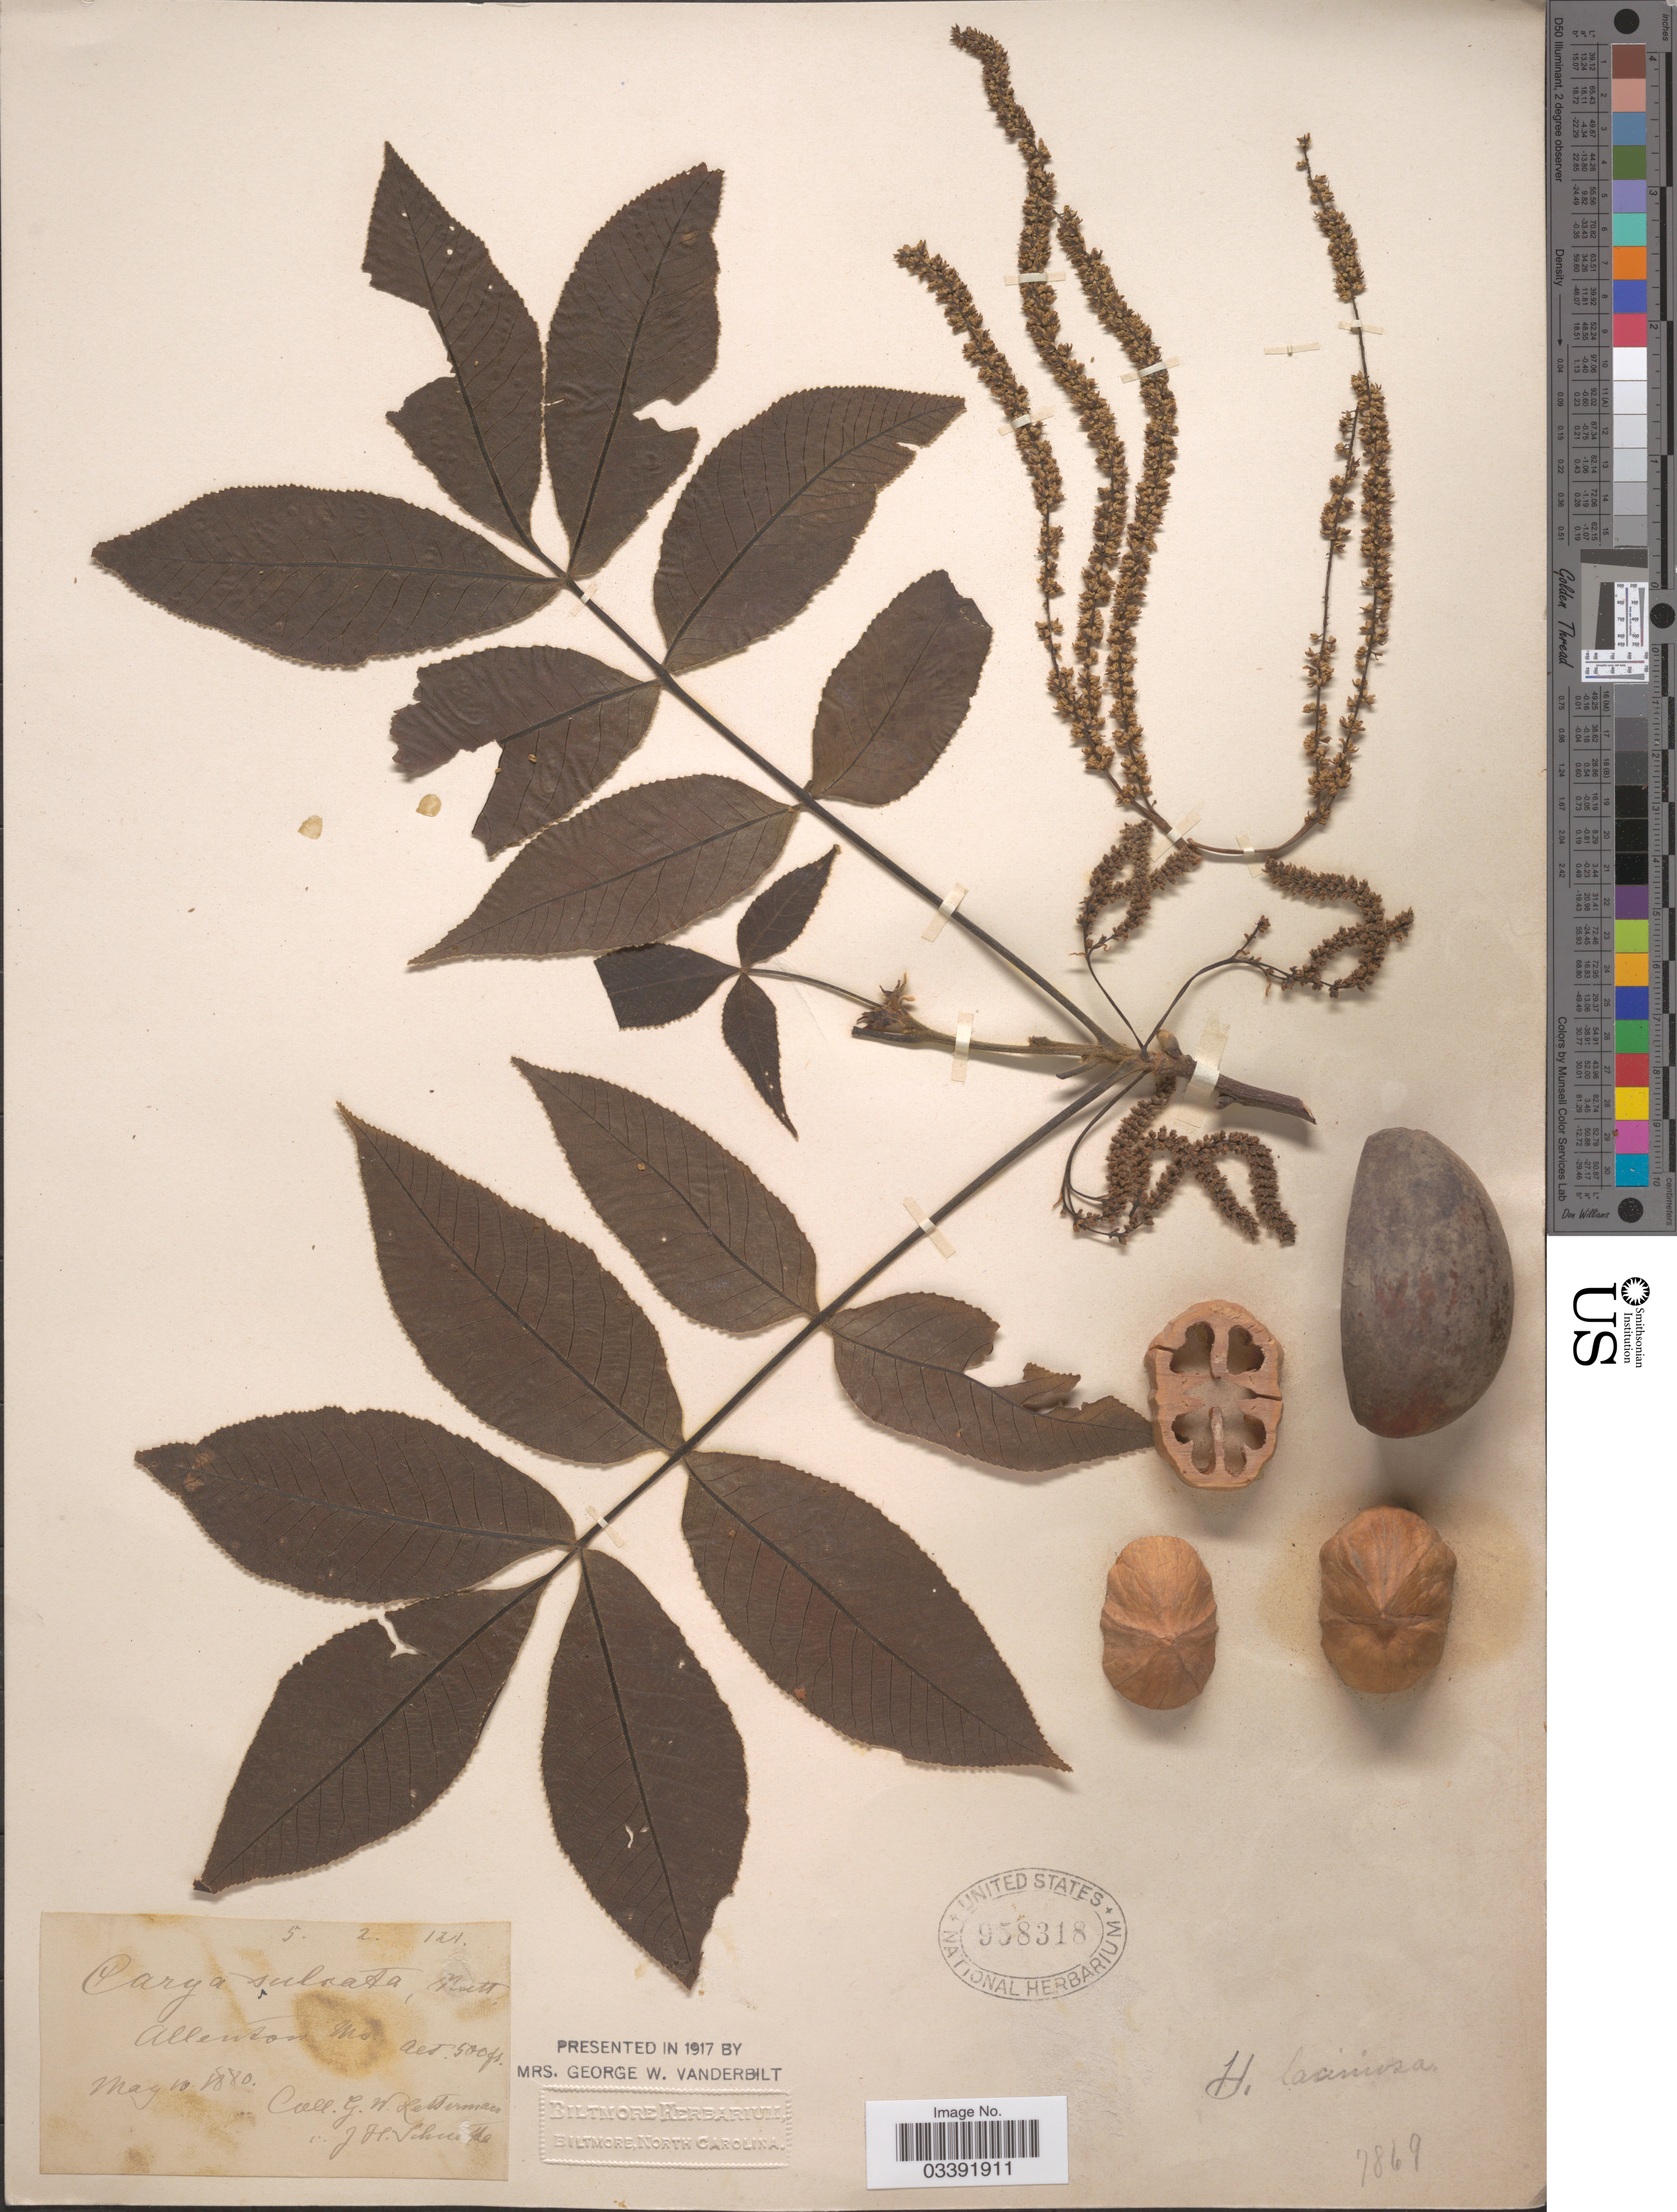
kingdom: Plantae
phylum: Tracheophyta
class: Magnoliopsida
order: Fagales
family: Juglandaceae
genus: Carya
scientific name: Carya laciniosa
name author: (F. Michx.) G. Don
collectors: J. H. Schuette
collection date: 1880-05-10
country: United States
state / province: Missouri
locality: Allenton.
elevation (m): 152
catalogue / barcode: US 958318